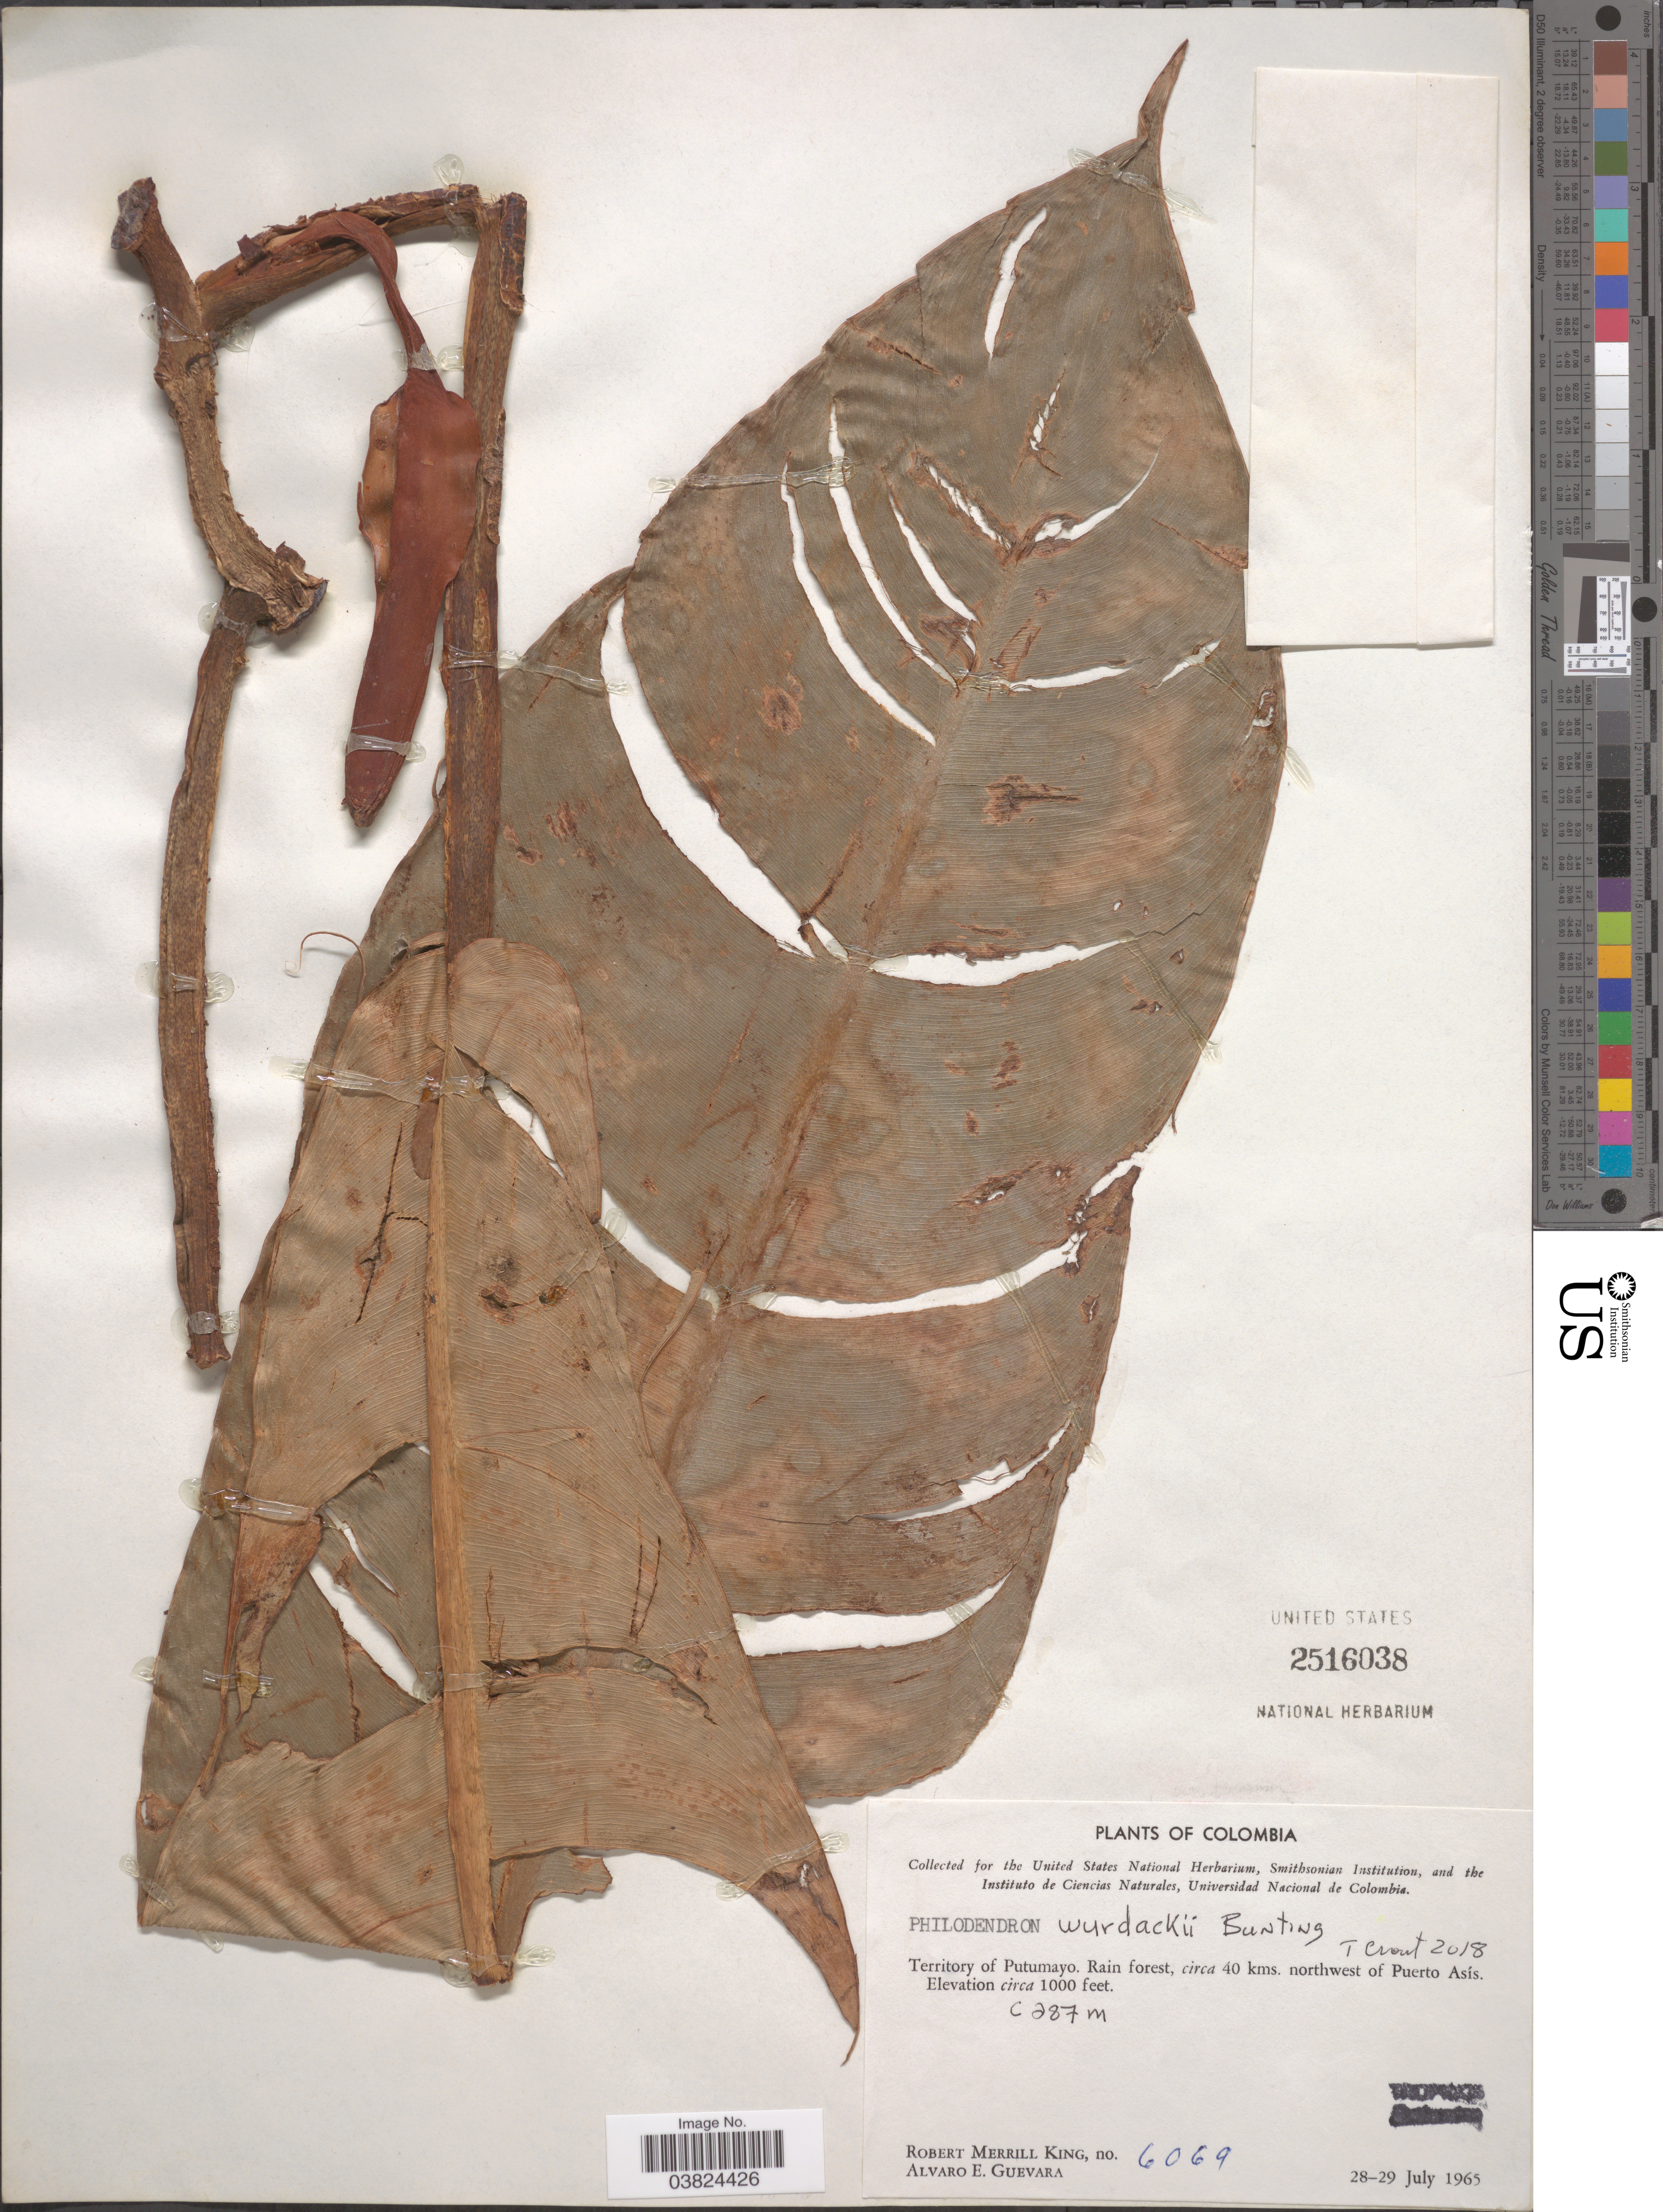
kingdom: Plantae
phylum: Tracheophyta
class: Liliopsida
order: Alismatales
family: Araceae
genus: Philodendron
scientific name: Philodendron wurdackii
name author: G.S. Bunting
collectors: R. M. King & A. E. Guevara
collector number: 6069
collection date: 1965-07-28/1965-07-29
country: Colombia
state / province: Putumayo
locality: Circa 40 kms. northwest of Puerto Asís.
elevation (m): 305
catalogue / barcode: US 2516038